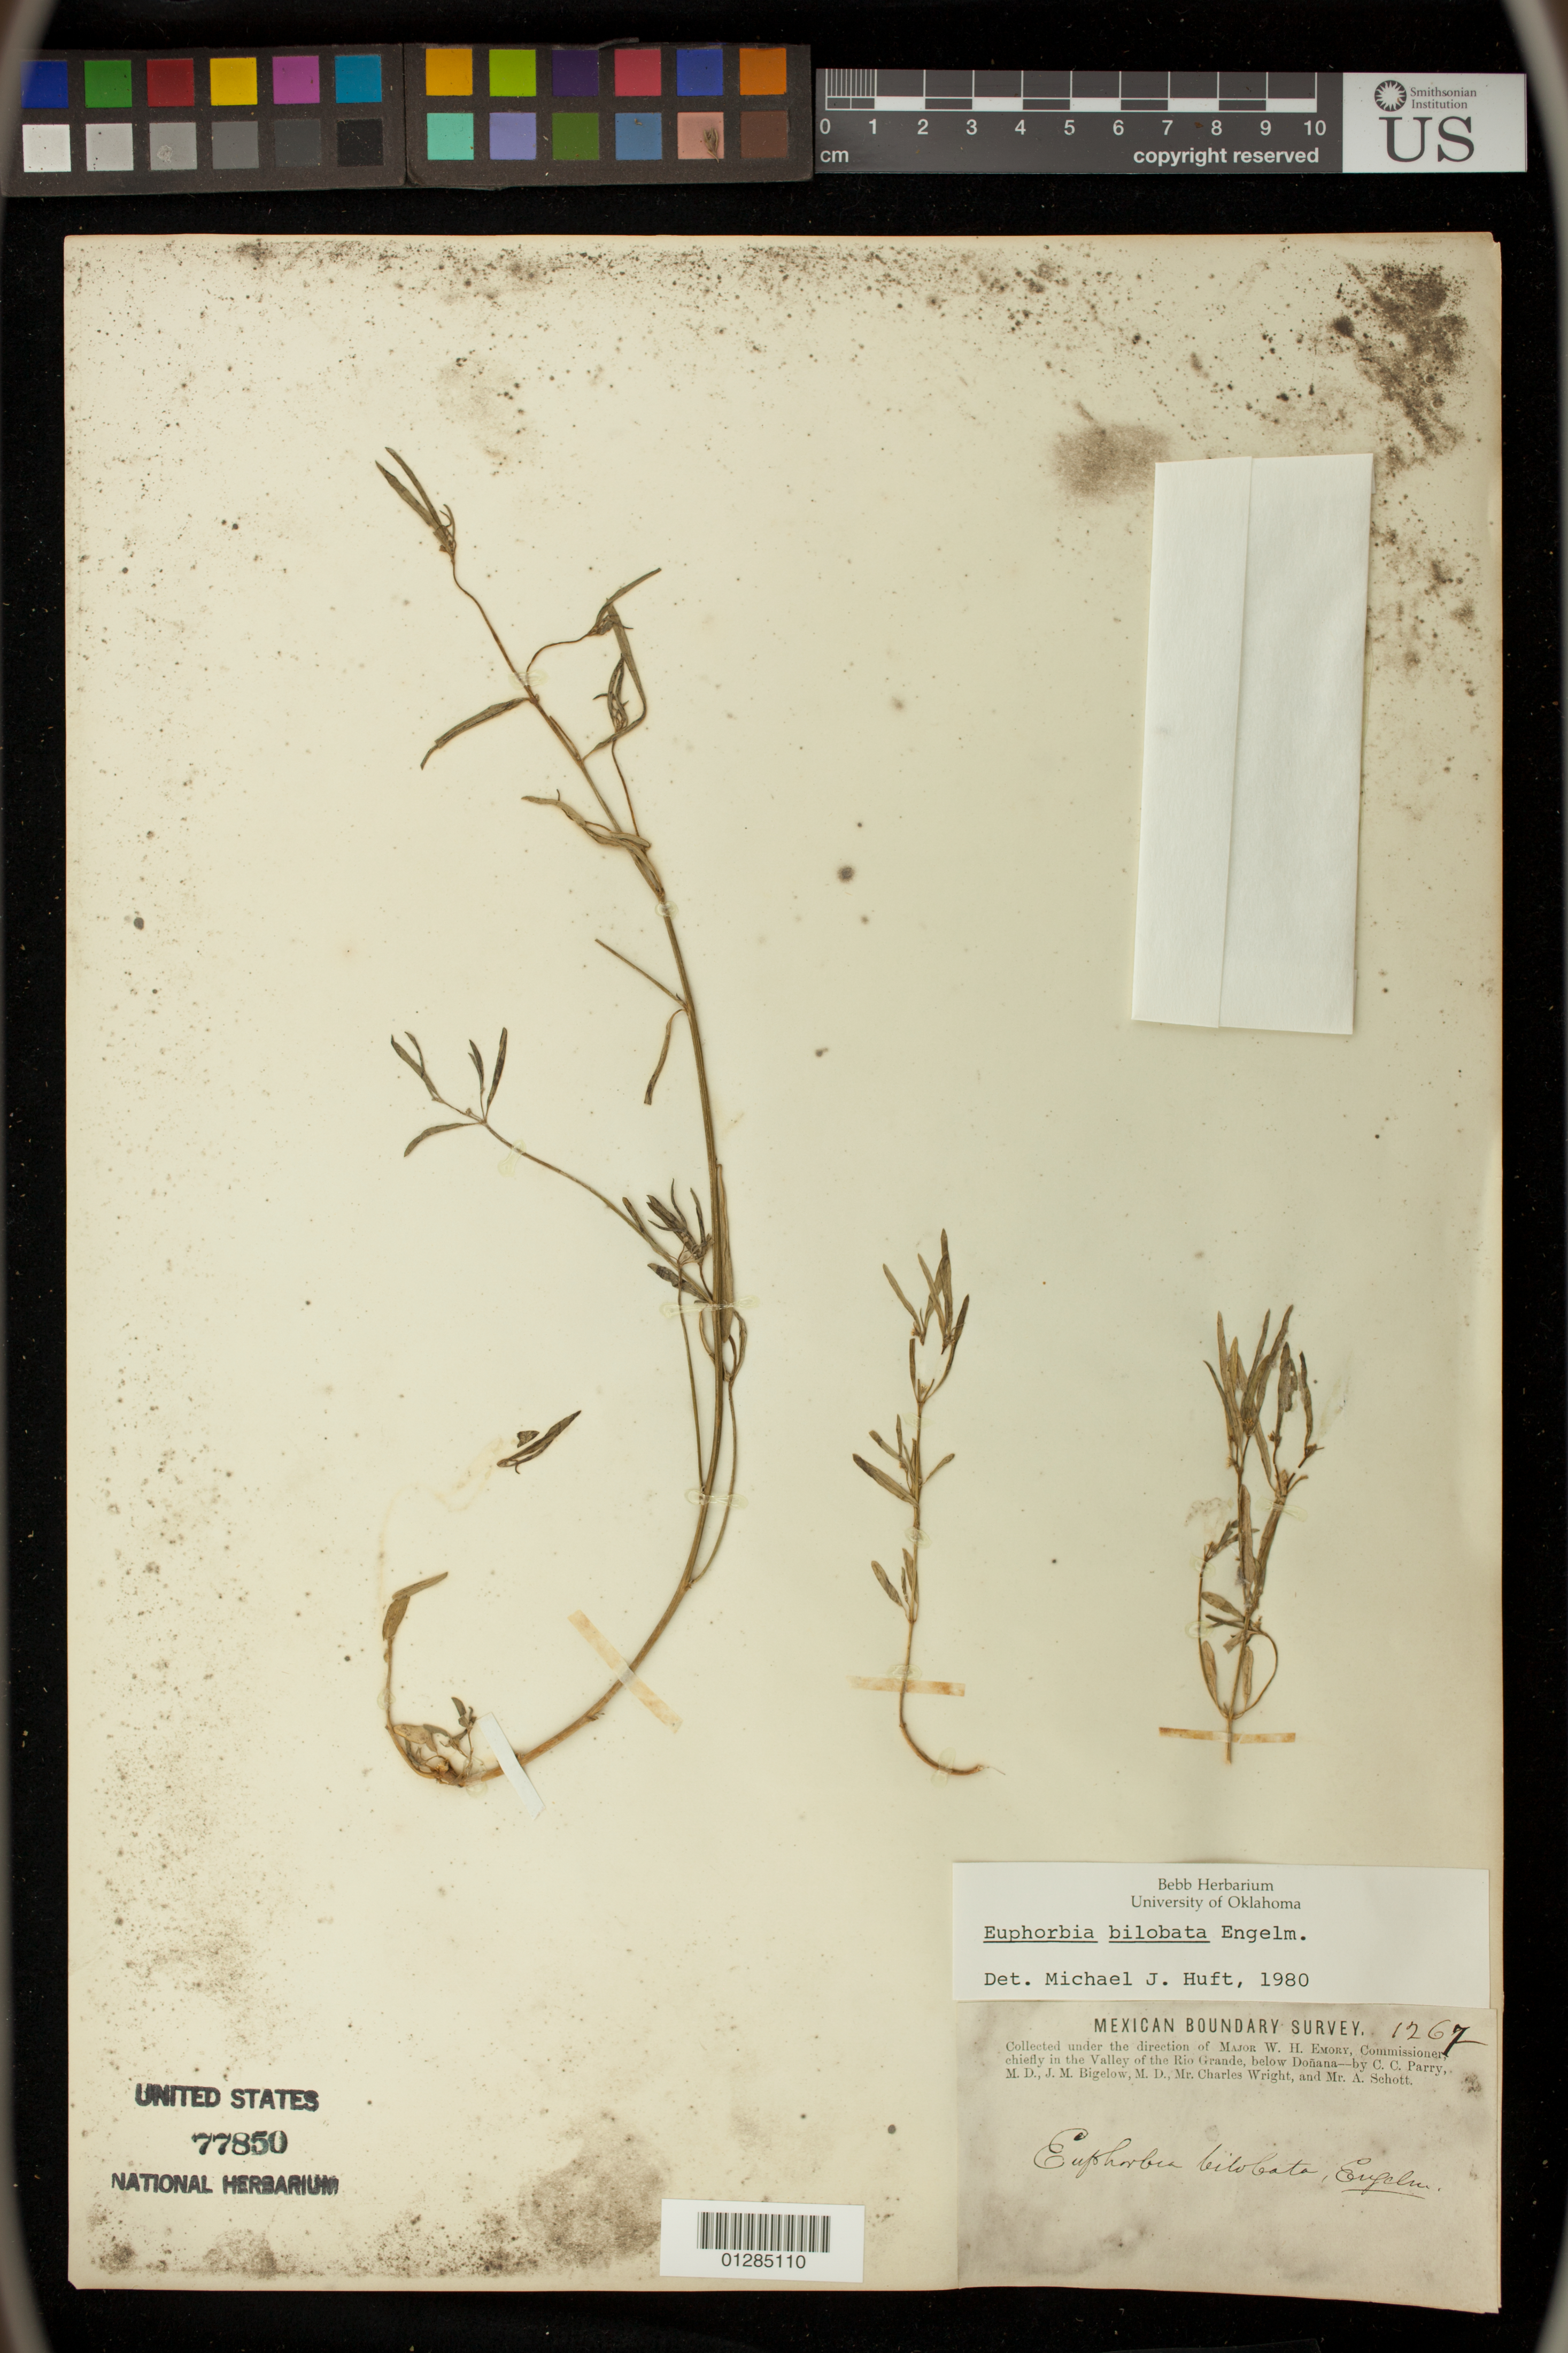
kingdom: Plantae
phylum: Tracheophyta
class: Magnoliopsida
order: Malpighiales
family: Euphorbiaceae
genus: Euphorbia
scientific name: Euphorbia bilobata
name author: Engelm. in Emory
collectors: W. H. Emory, C. C. Parry, J. M. Bigelow, C. Wright & A. Schott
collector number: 1267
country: Mexico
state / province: Hidalgo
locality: chiefly in the Valley of the Rio Grande, below Donana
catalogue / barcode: US 77850